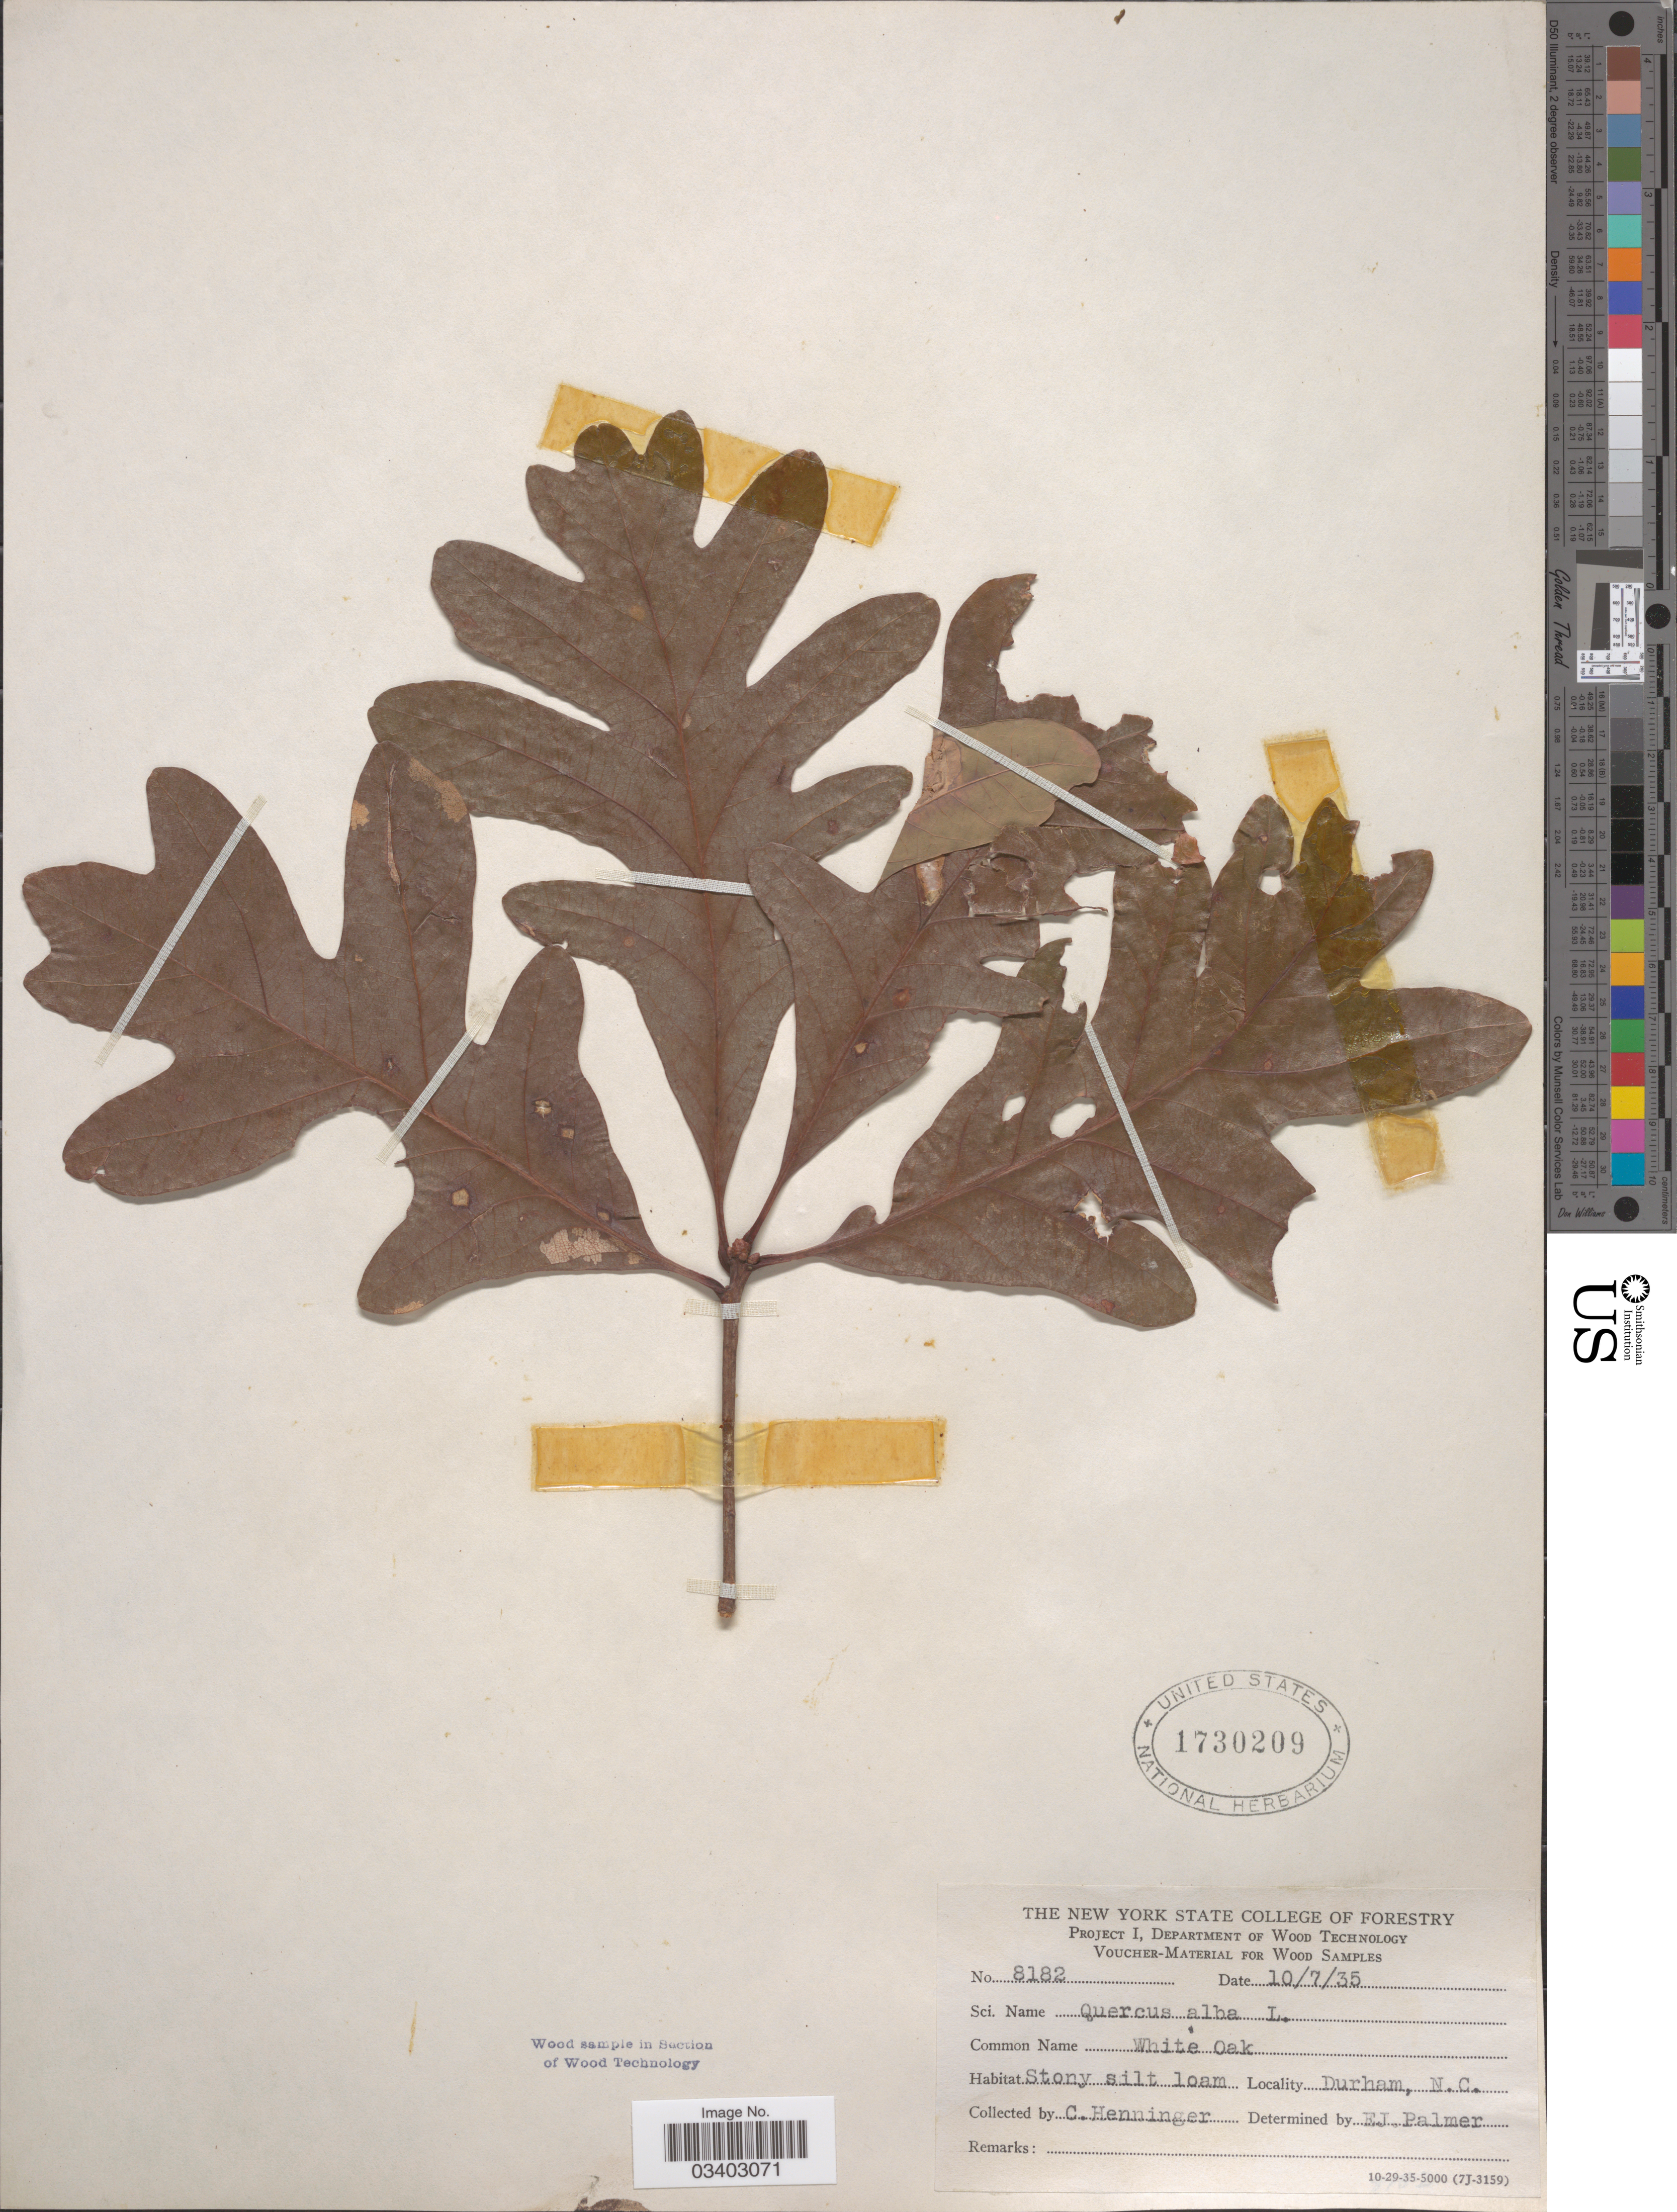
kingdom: Plantae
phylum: Tracheophyta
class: Magnoliopsida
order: Fagales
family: Fagaceae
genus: Quercus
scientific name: Quercus alba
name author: L.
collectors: C. Henninger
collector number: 8182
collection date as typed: Transcribed d/m/y: 7/10/35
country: United States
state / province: North Carolina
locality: Durham.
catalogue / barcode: US 1730209